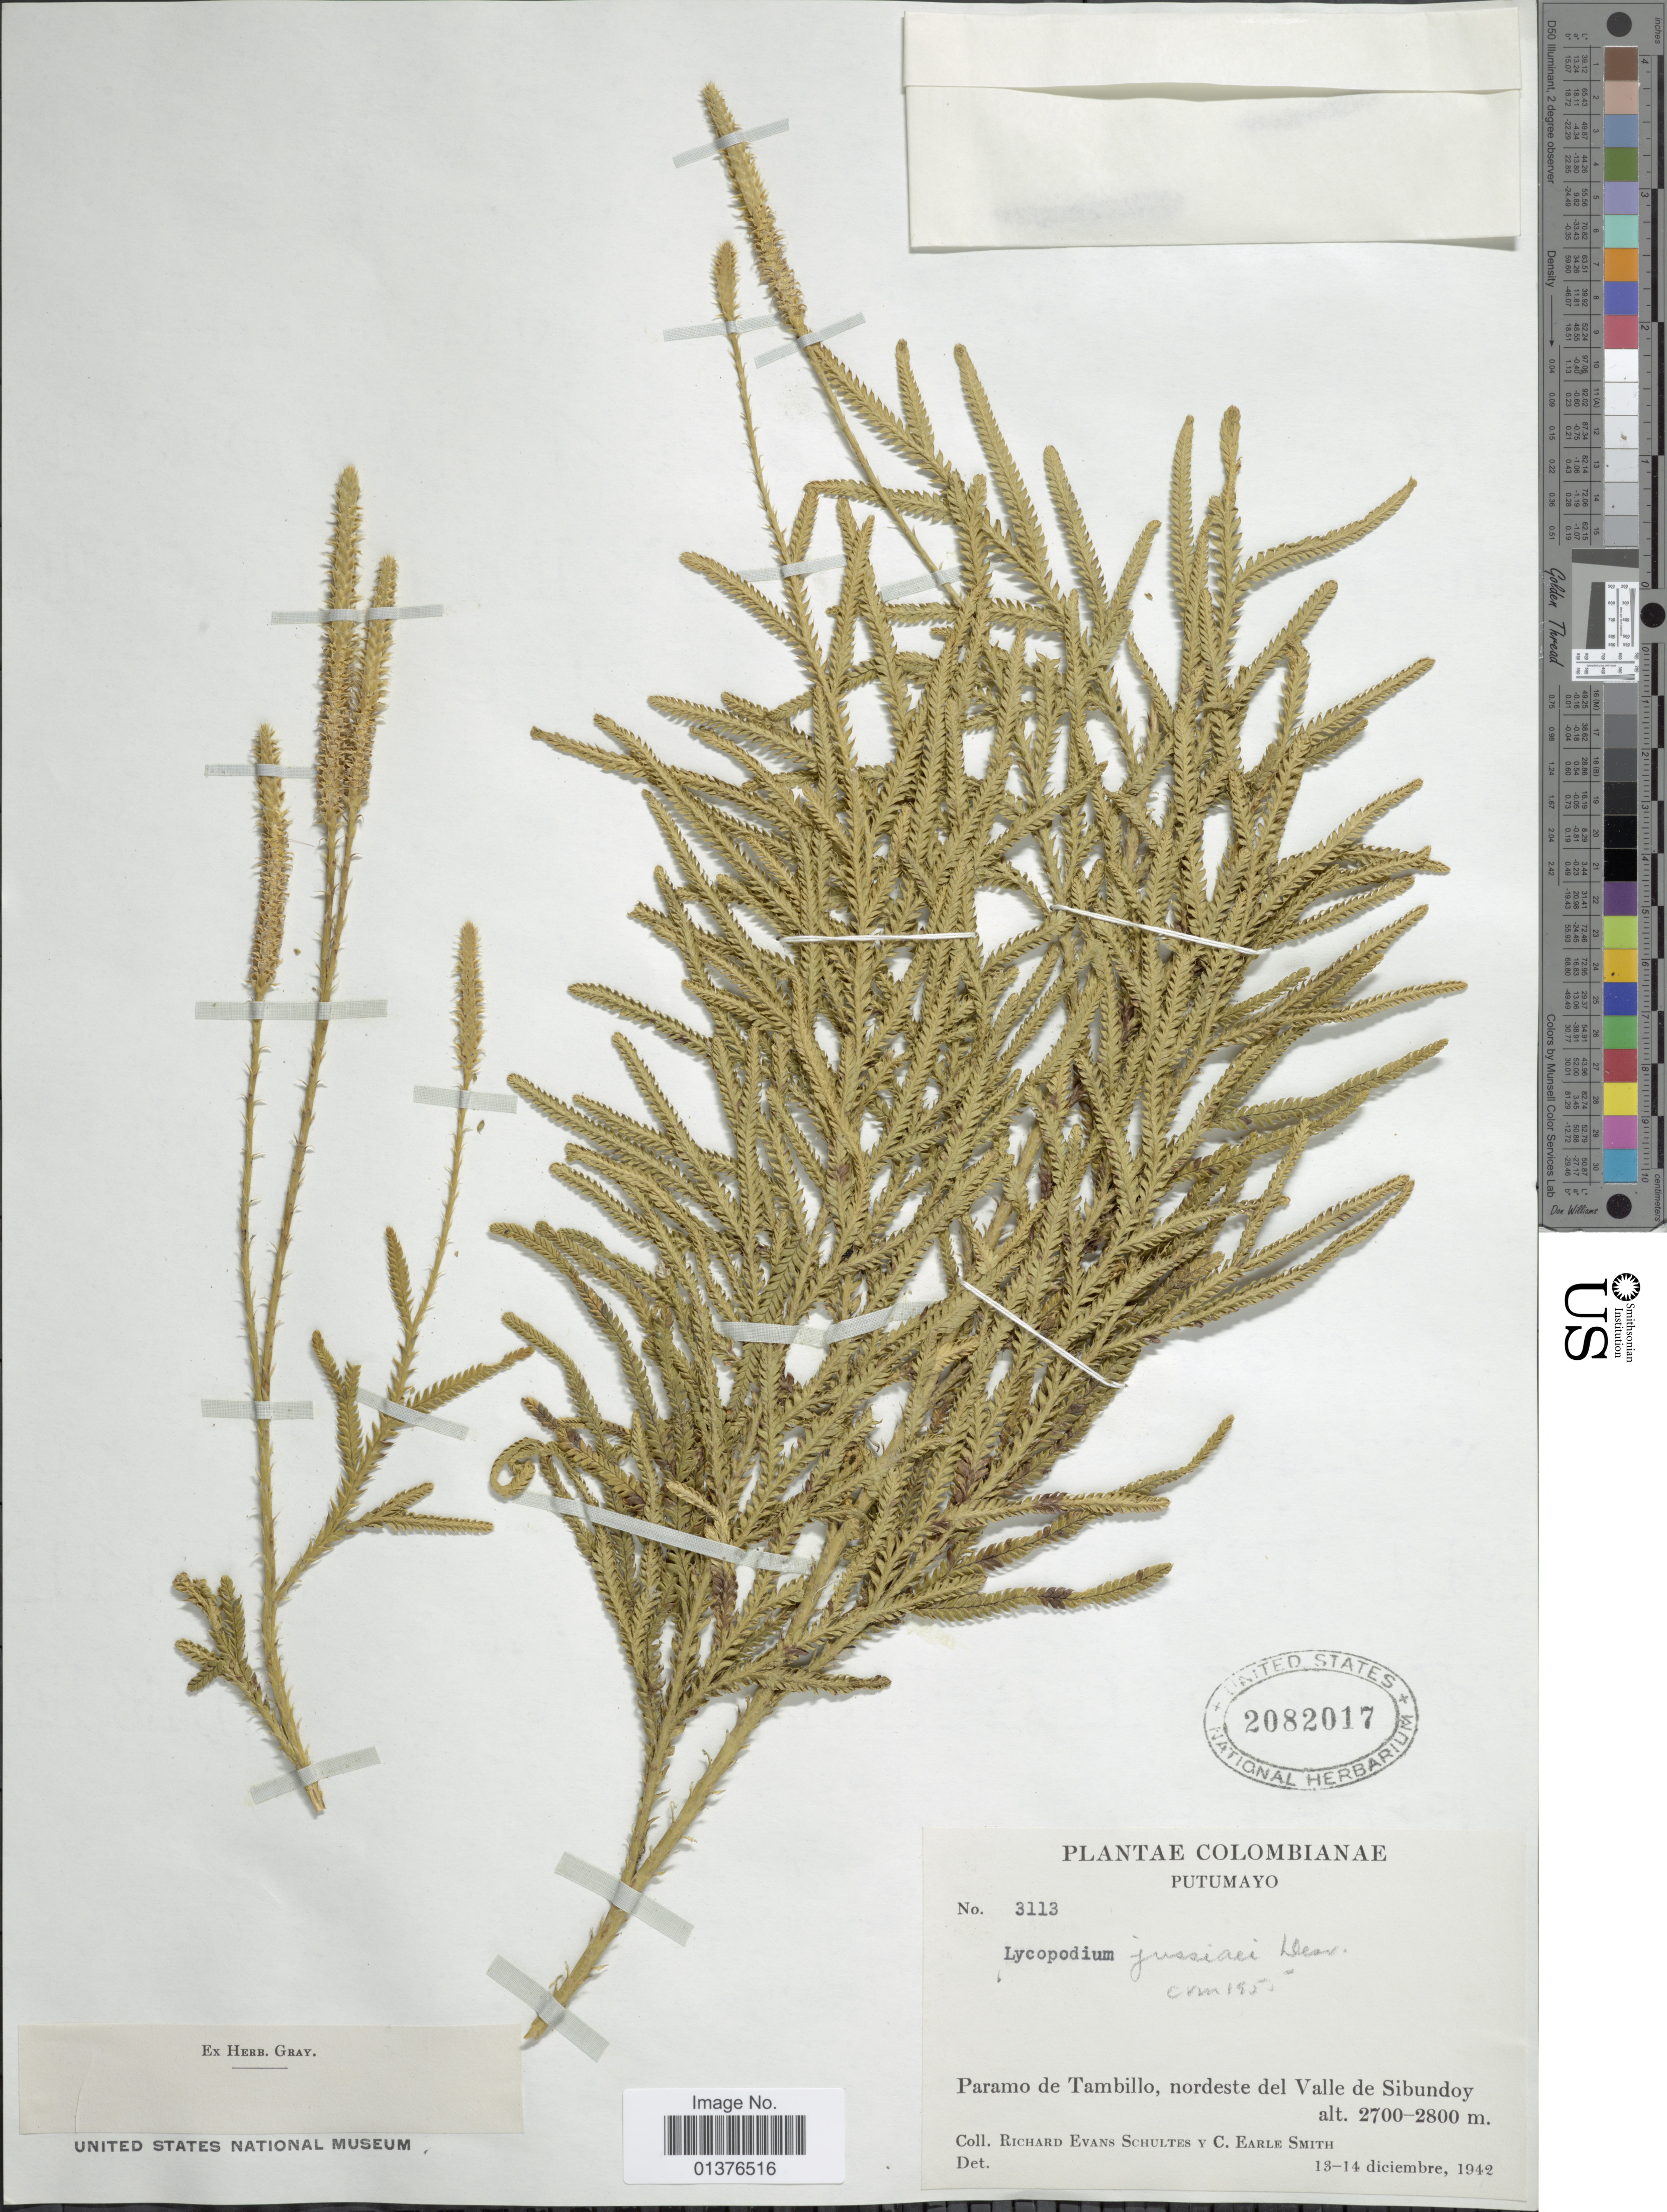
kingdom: Plantae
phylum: Tracheophyta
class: Lycopodiopsida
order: Lycopodiales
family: Lycopodiaceae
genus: Diphasium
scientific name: Diphasium jussiaei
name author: (Desv.) C. Presl ex Rothm.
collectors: R. E. Schultes & C. E. Smith Jr.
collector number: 3113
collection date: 1942-12-13/1942-12-14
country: Colombia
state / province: Putumayo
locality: Paramo de Tambillo, nordeste del Valle de Sibundoy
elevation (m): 2700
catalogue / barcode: US 2082017